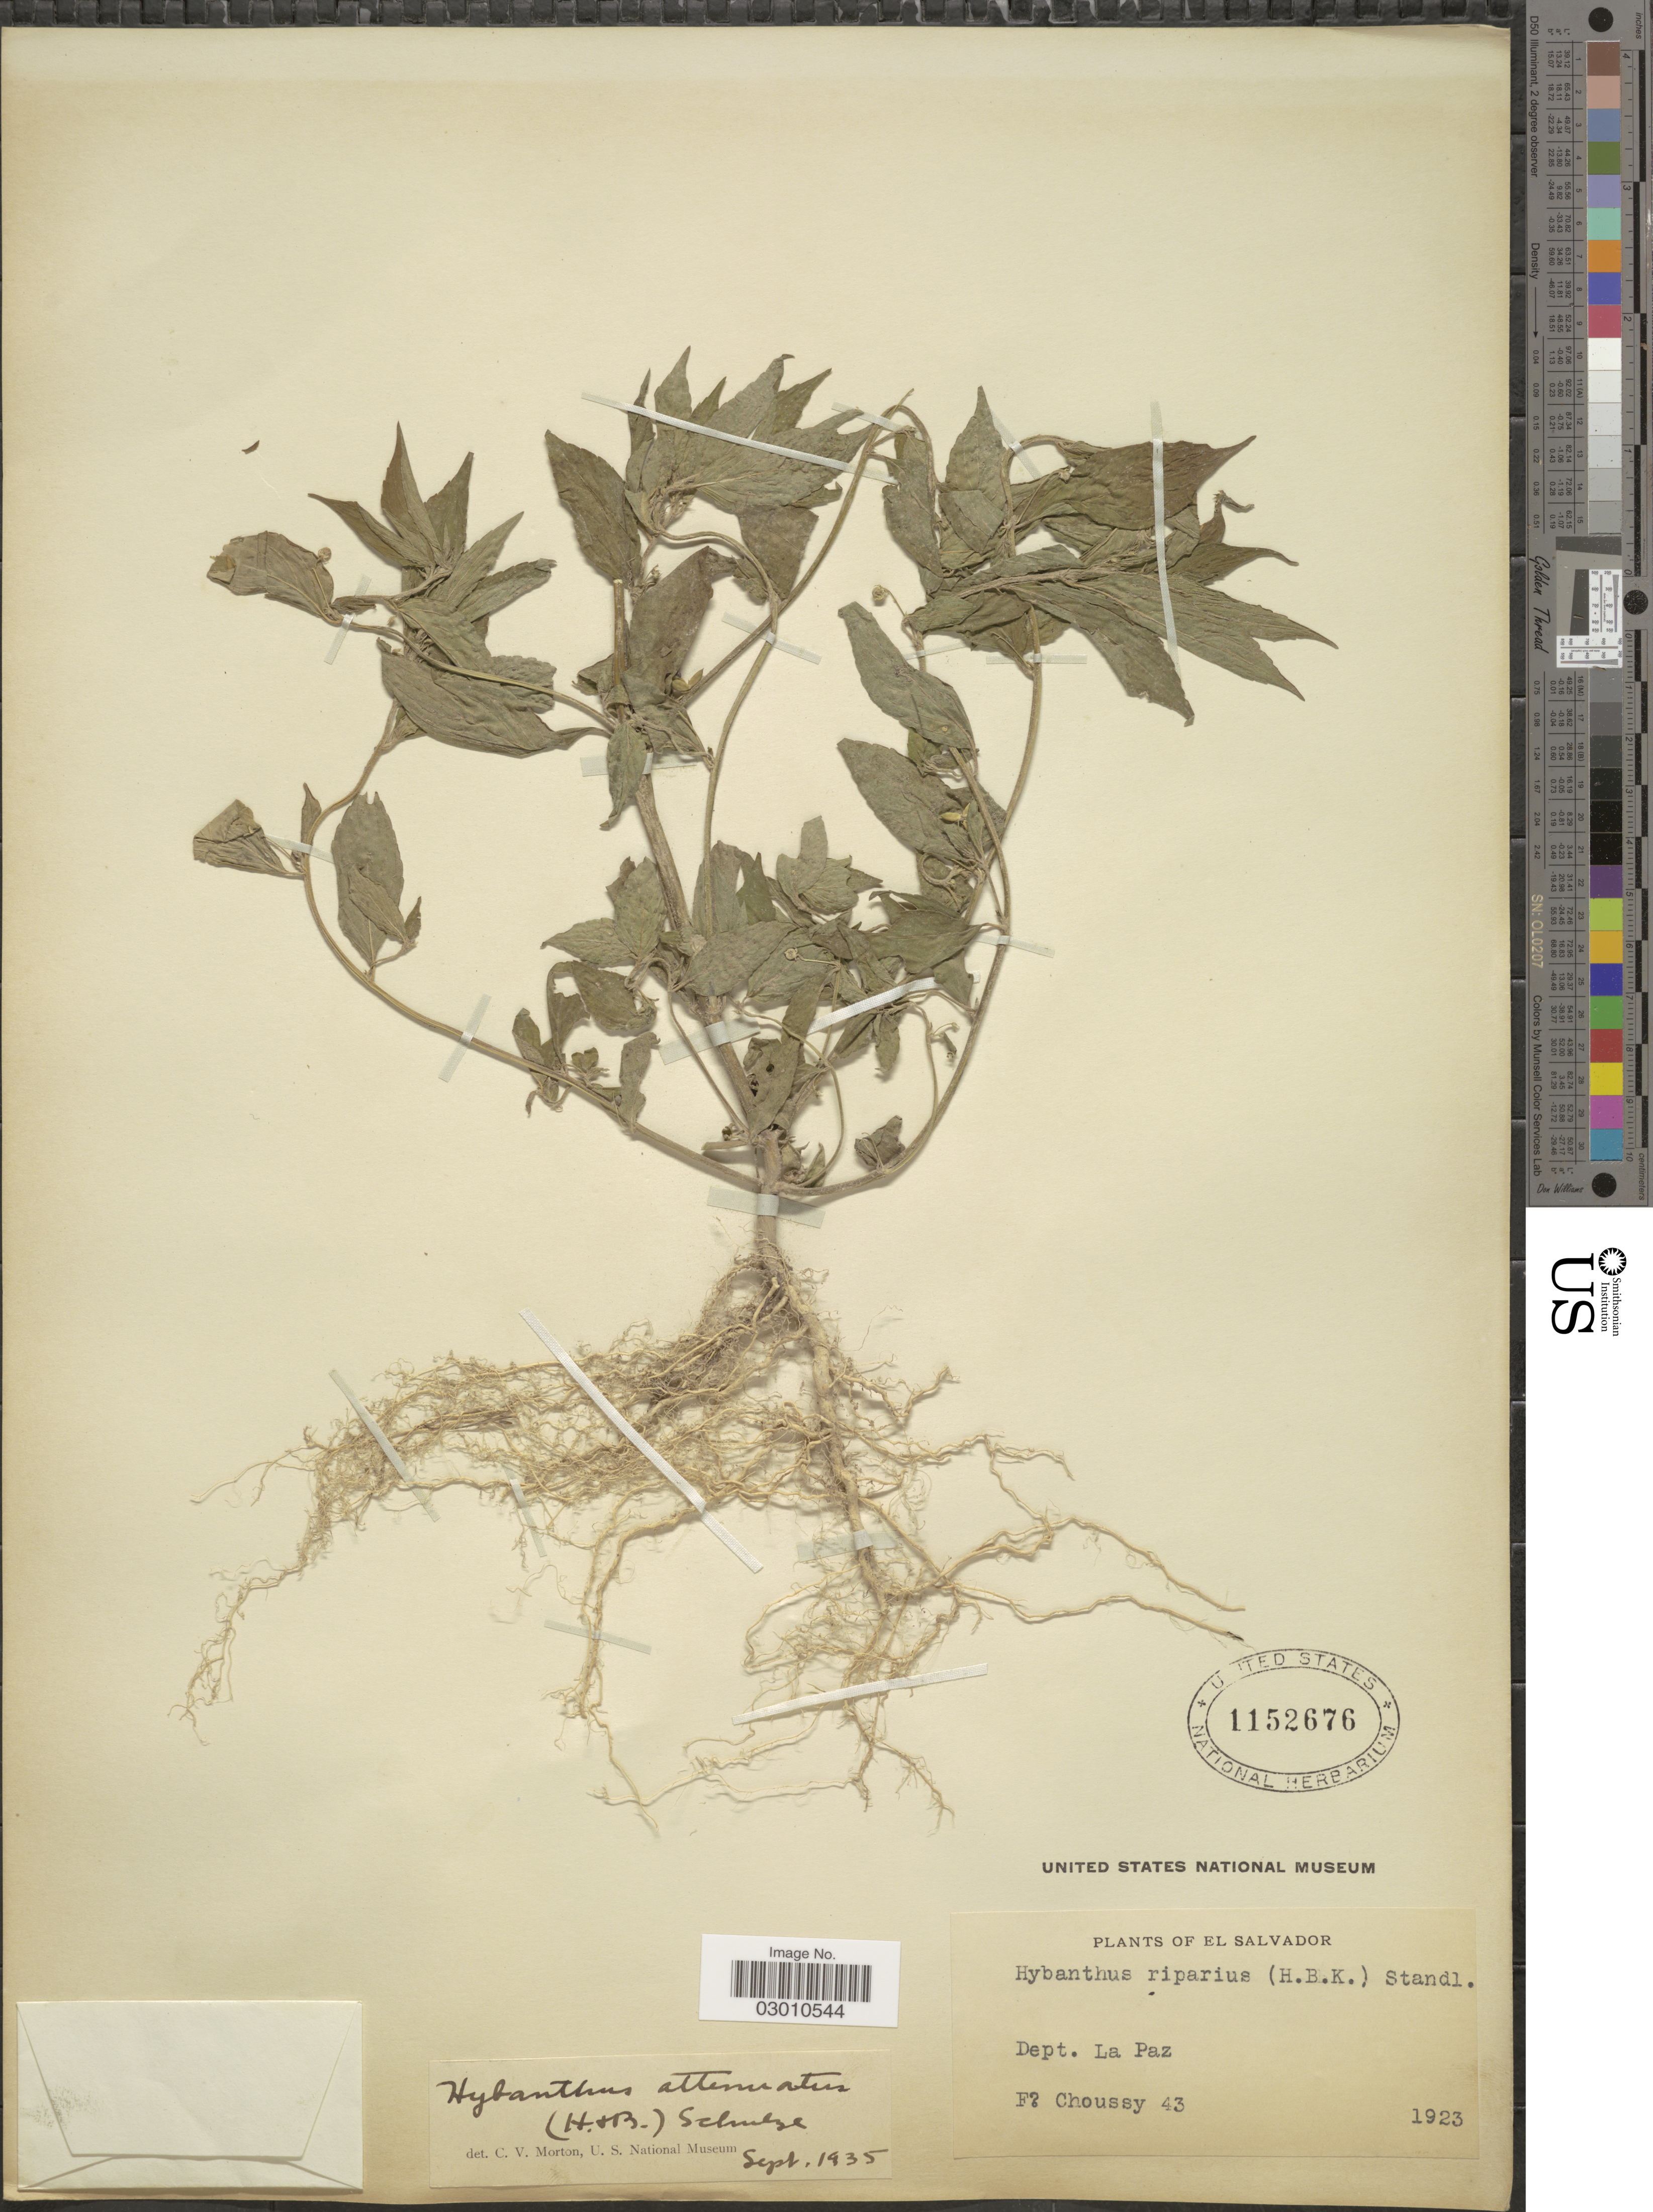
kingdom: Plantae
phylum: Tracheophyta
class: Magnoliopsida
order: Malpighiales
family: Violaceae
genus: Pombalia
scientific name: Pombalia attenuata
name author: (Humb. & Bonpl. ex Willd.) Paula-Souza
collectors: F. Choussy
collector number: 43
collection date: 1923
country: El Salvador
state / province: La Paz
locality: Dept. La Paz.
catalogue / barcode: US 1152676